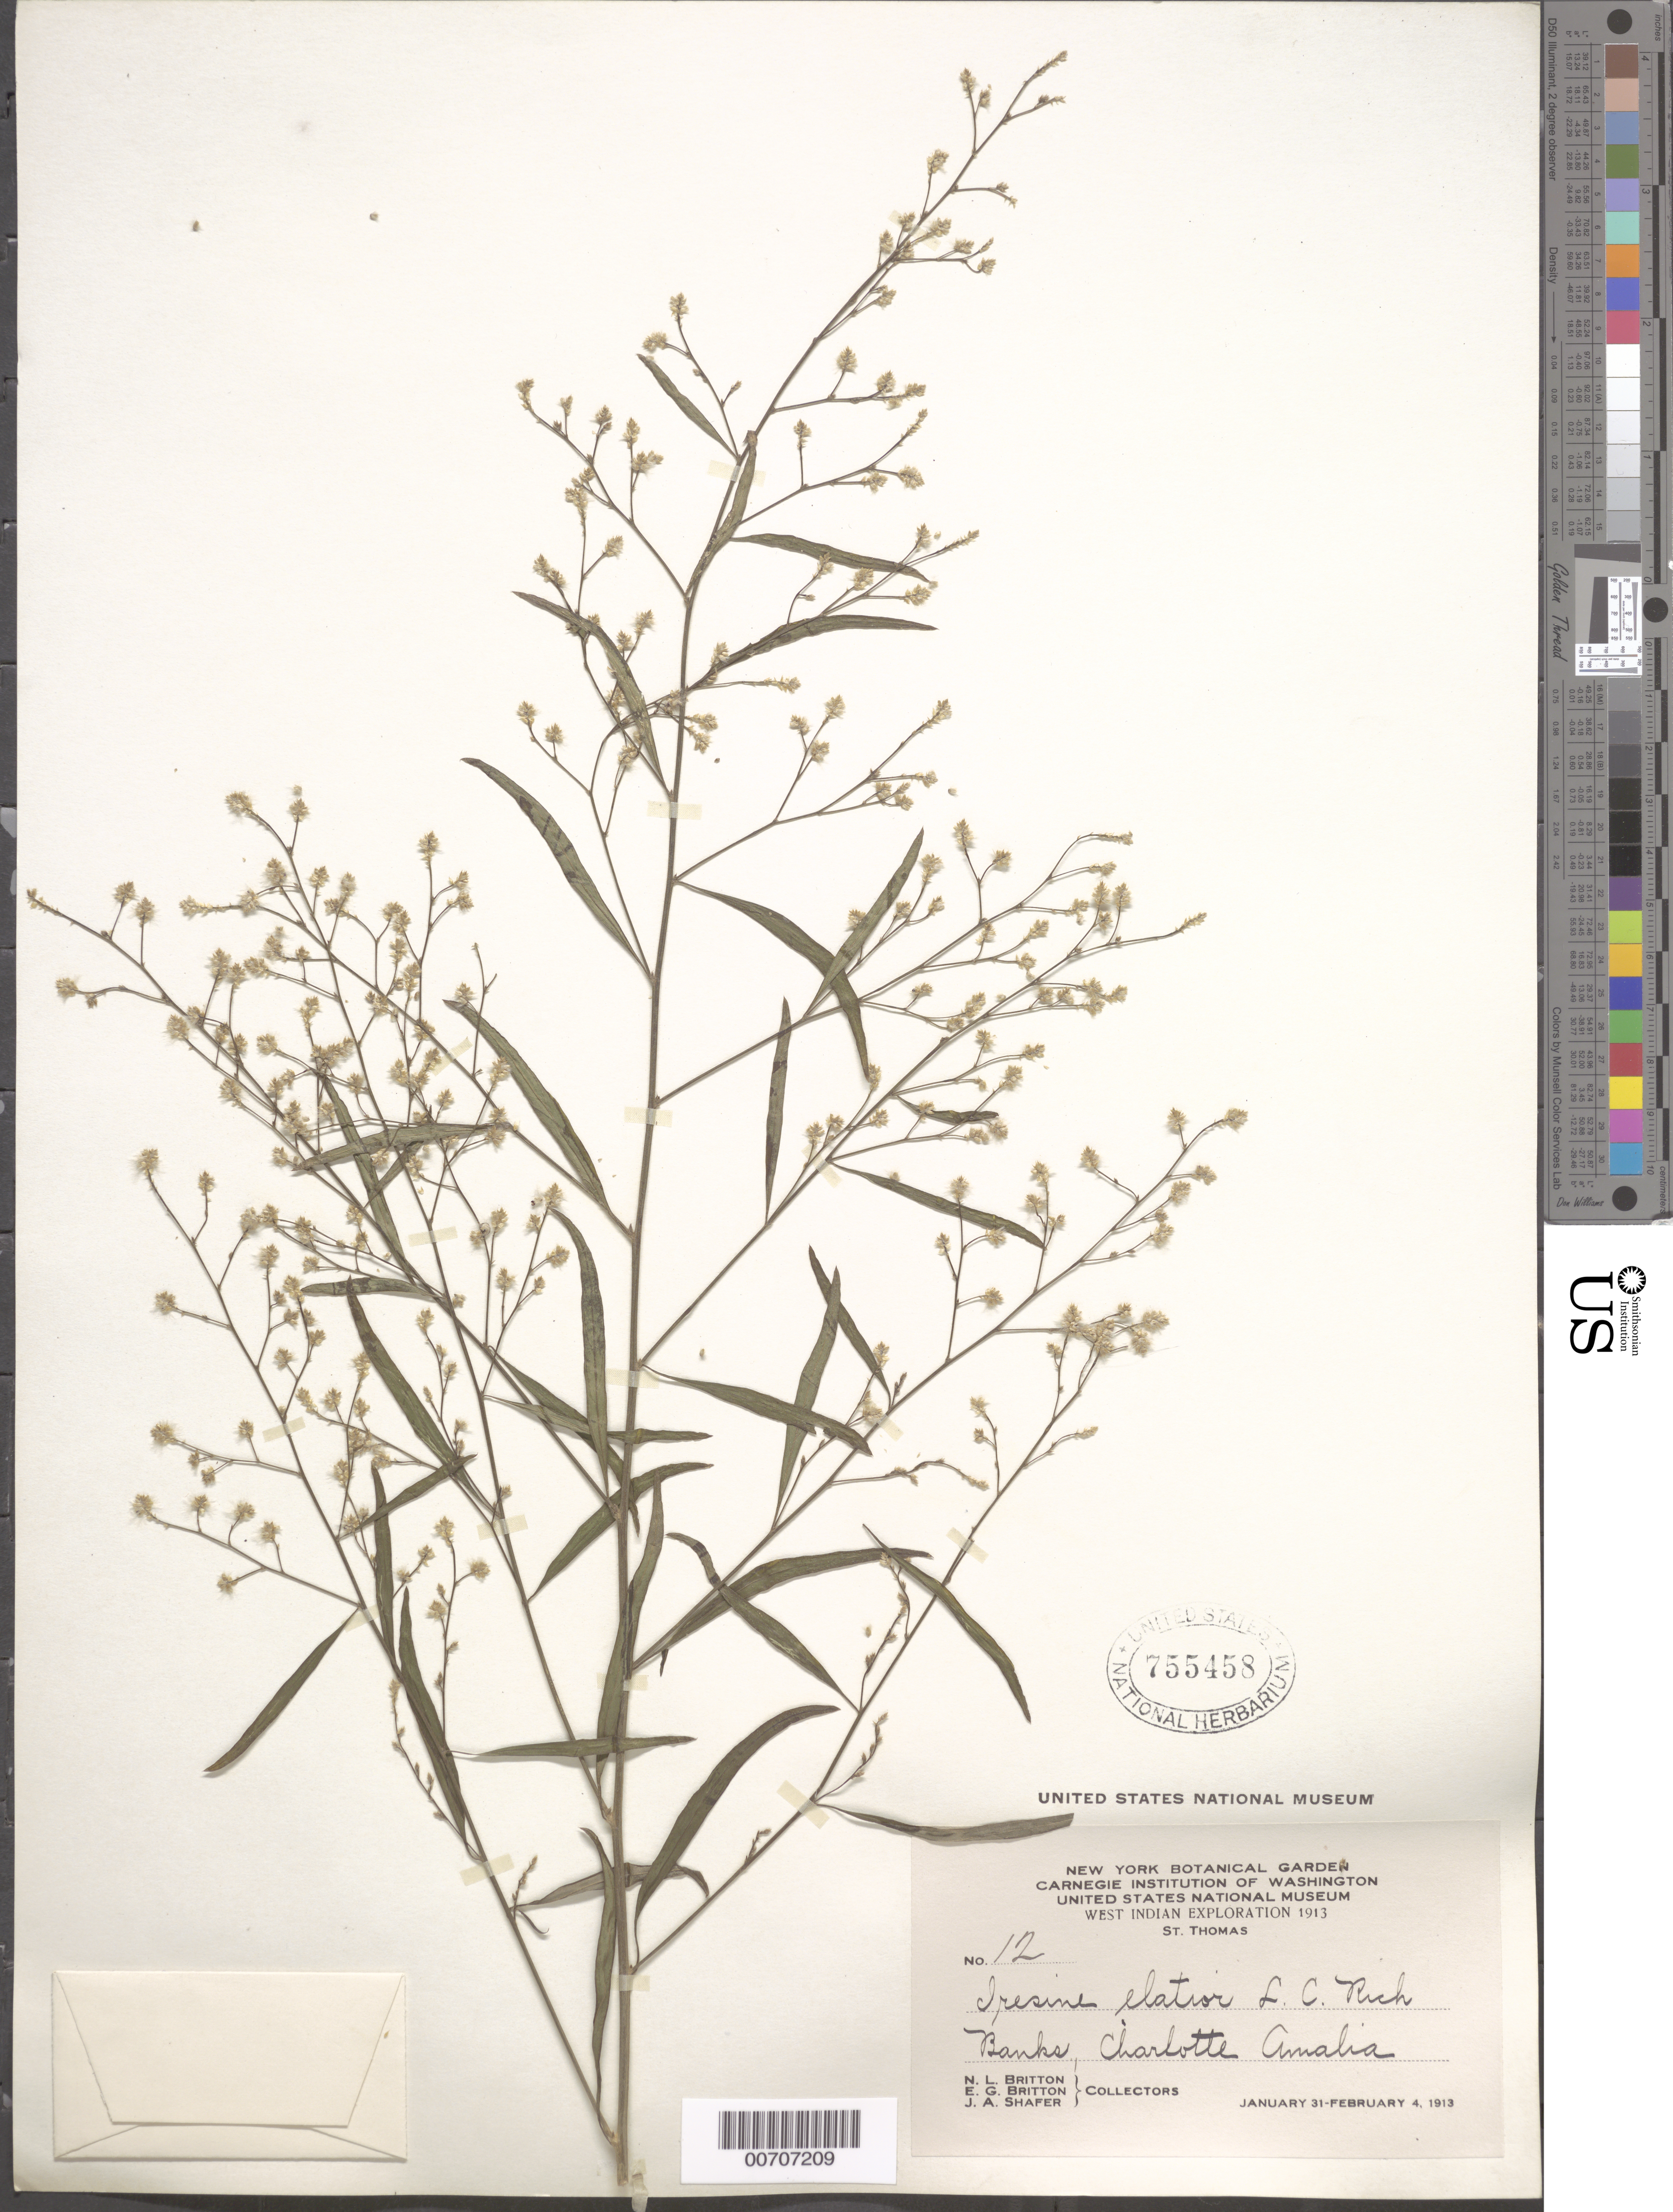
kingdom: Plantae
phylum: Tracheophyta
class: Magnoliopsida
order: Caryophyllales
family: Amaranthaceae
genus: Iresine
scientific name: Iresine elatior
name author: Rich. ex Willd.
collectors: N. Britton, E. G. Britton & J. A. Shafer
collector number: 12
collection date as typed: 31 Jan 1913 to 04 Feb 1913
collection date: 1913-01-31/1913-02-04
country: U.S. Virgin Islands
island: St. Thomas Island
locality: Chalotte Amalia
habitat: Banks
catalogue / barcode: US 755458